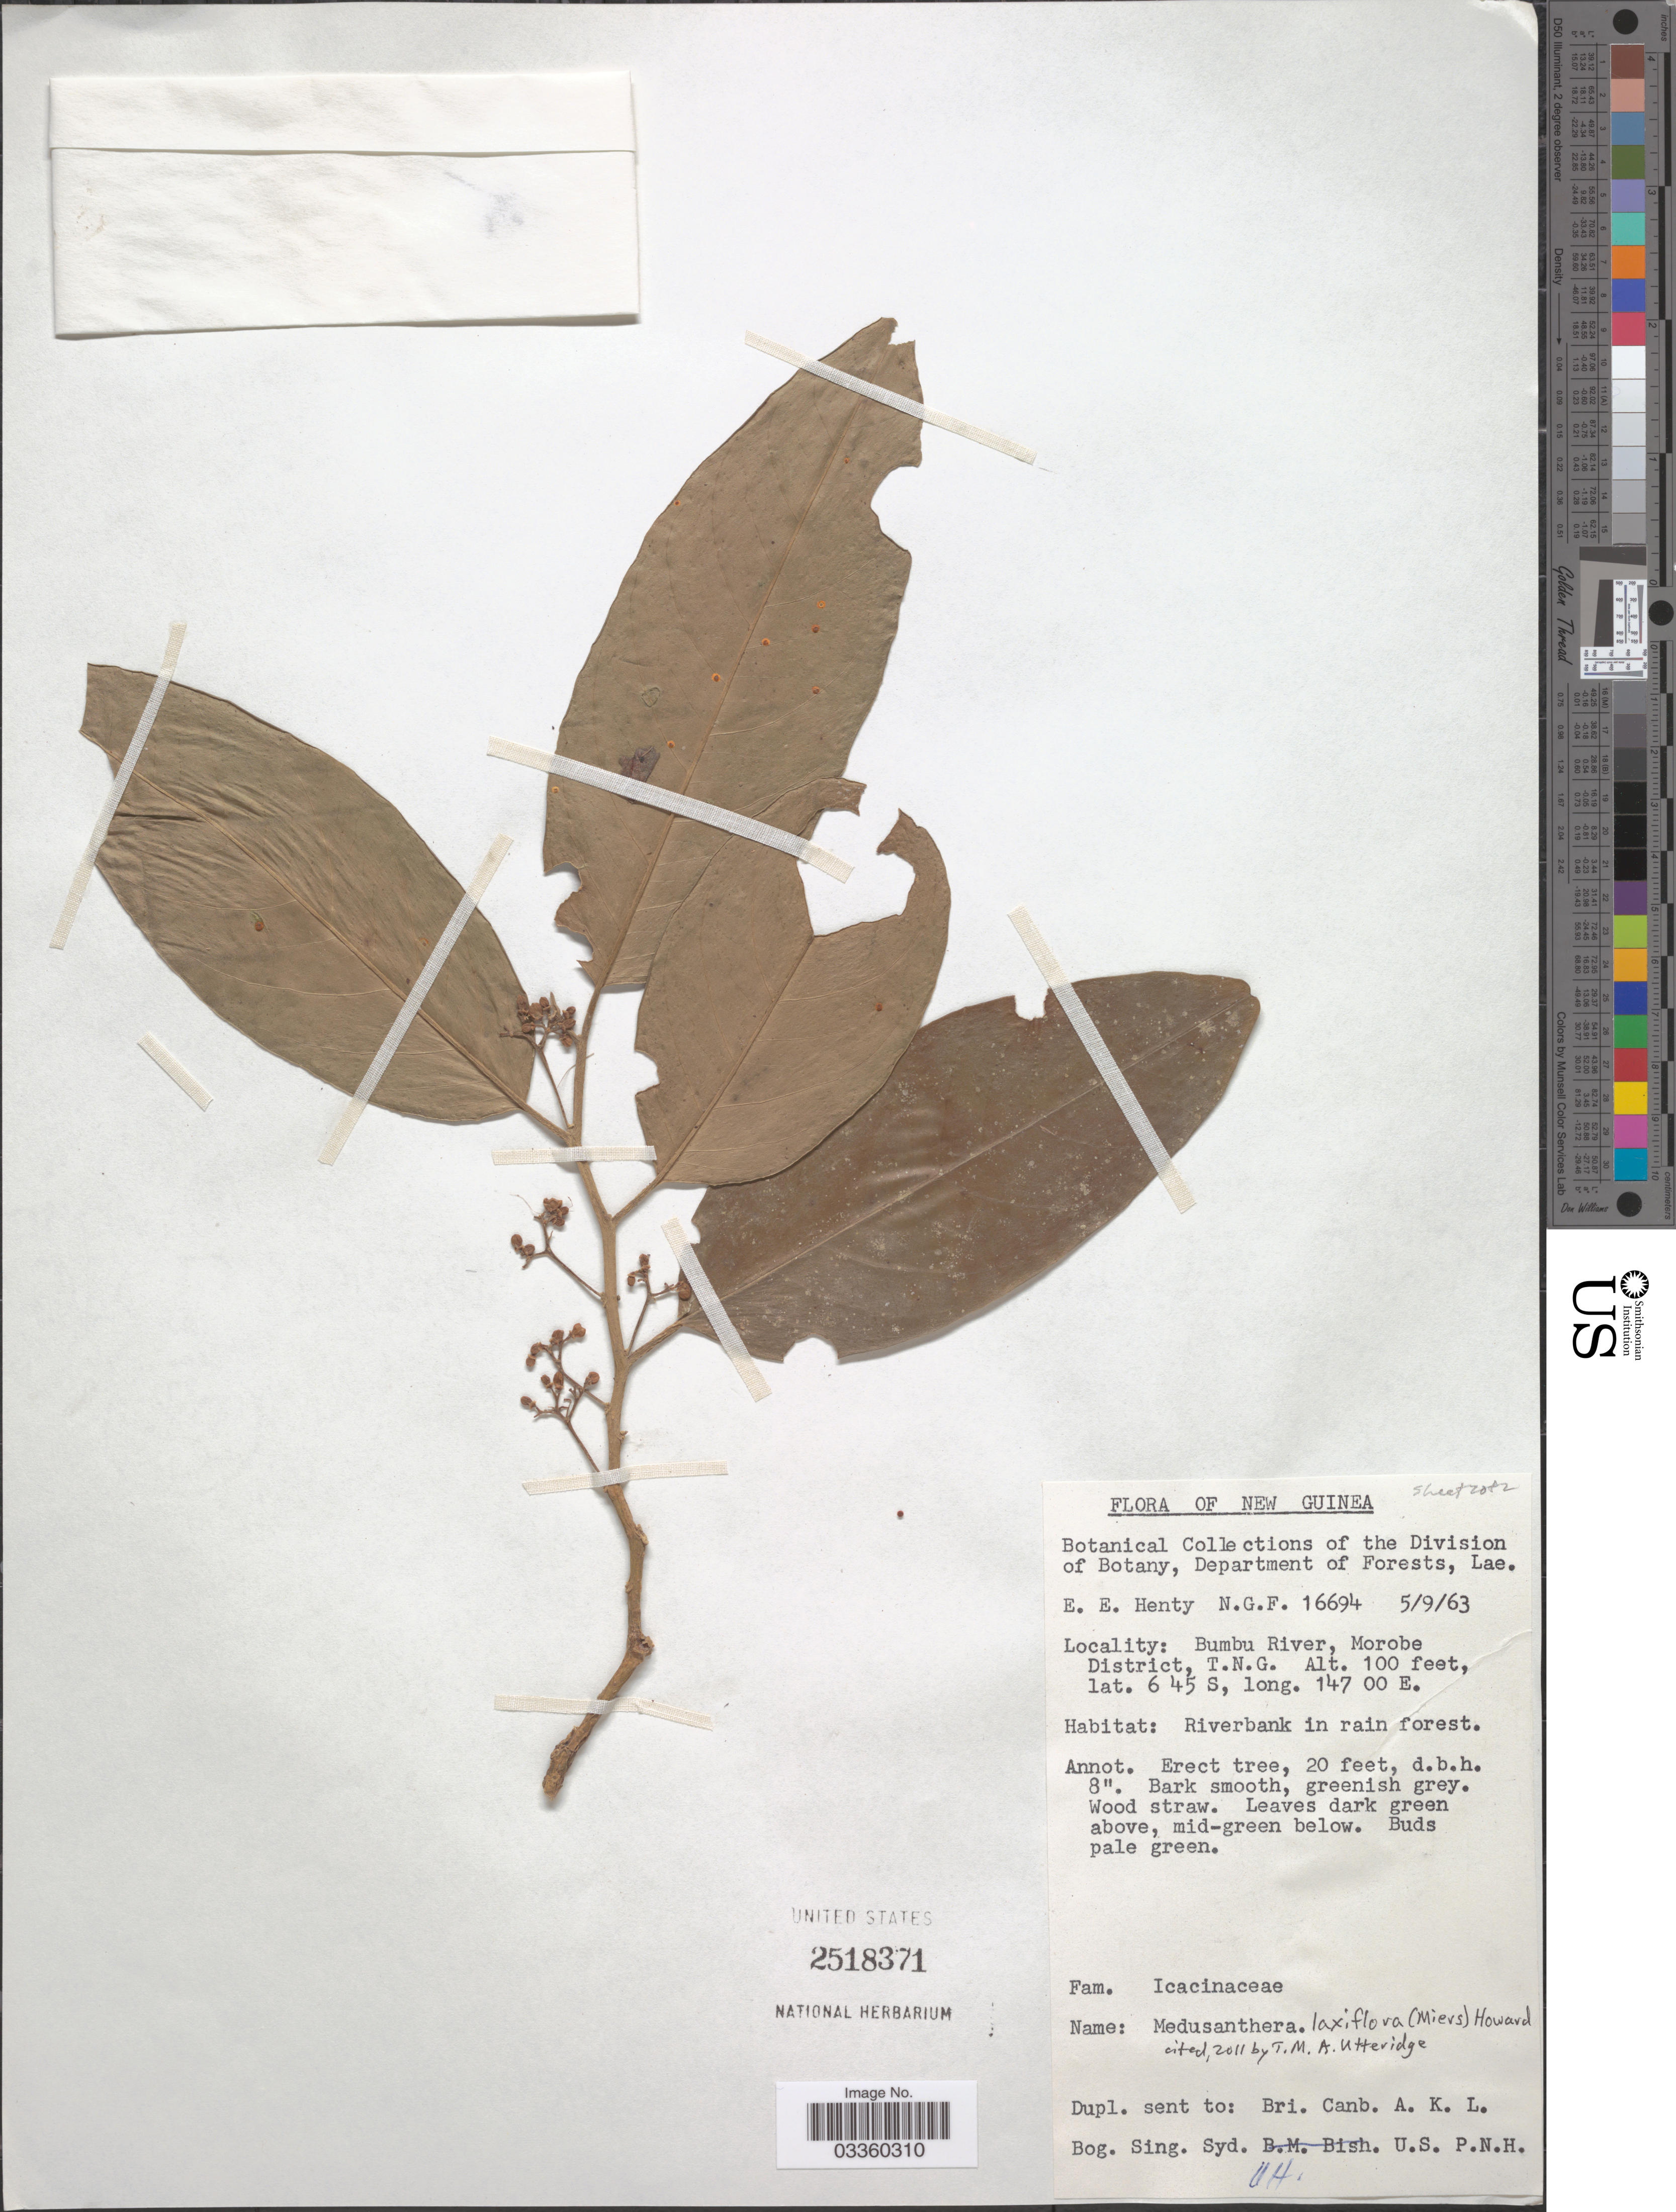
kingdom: Plantae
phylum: Tracheophyta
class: Magnoliopsida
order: Cardiopteridales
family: Stemonuraceae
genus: Medusanthera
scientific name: Medusanthera laxiflora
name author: (Miers) R.A. Howard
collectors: E. Henty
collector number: NGF16694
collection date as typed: Transcribed d/m/y: 5/9/63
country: Papua New Guinea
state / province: Morobe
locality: New Guinea. Bumbu River, Morobe District, T.N.G.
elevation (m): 30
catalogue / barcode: US 2518371